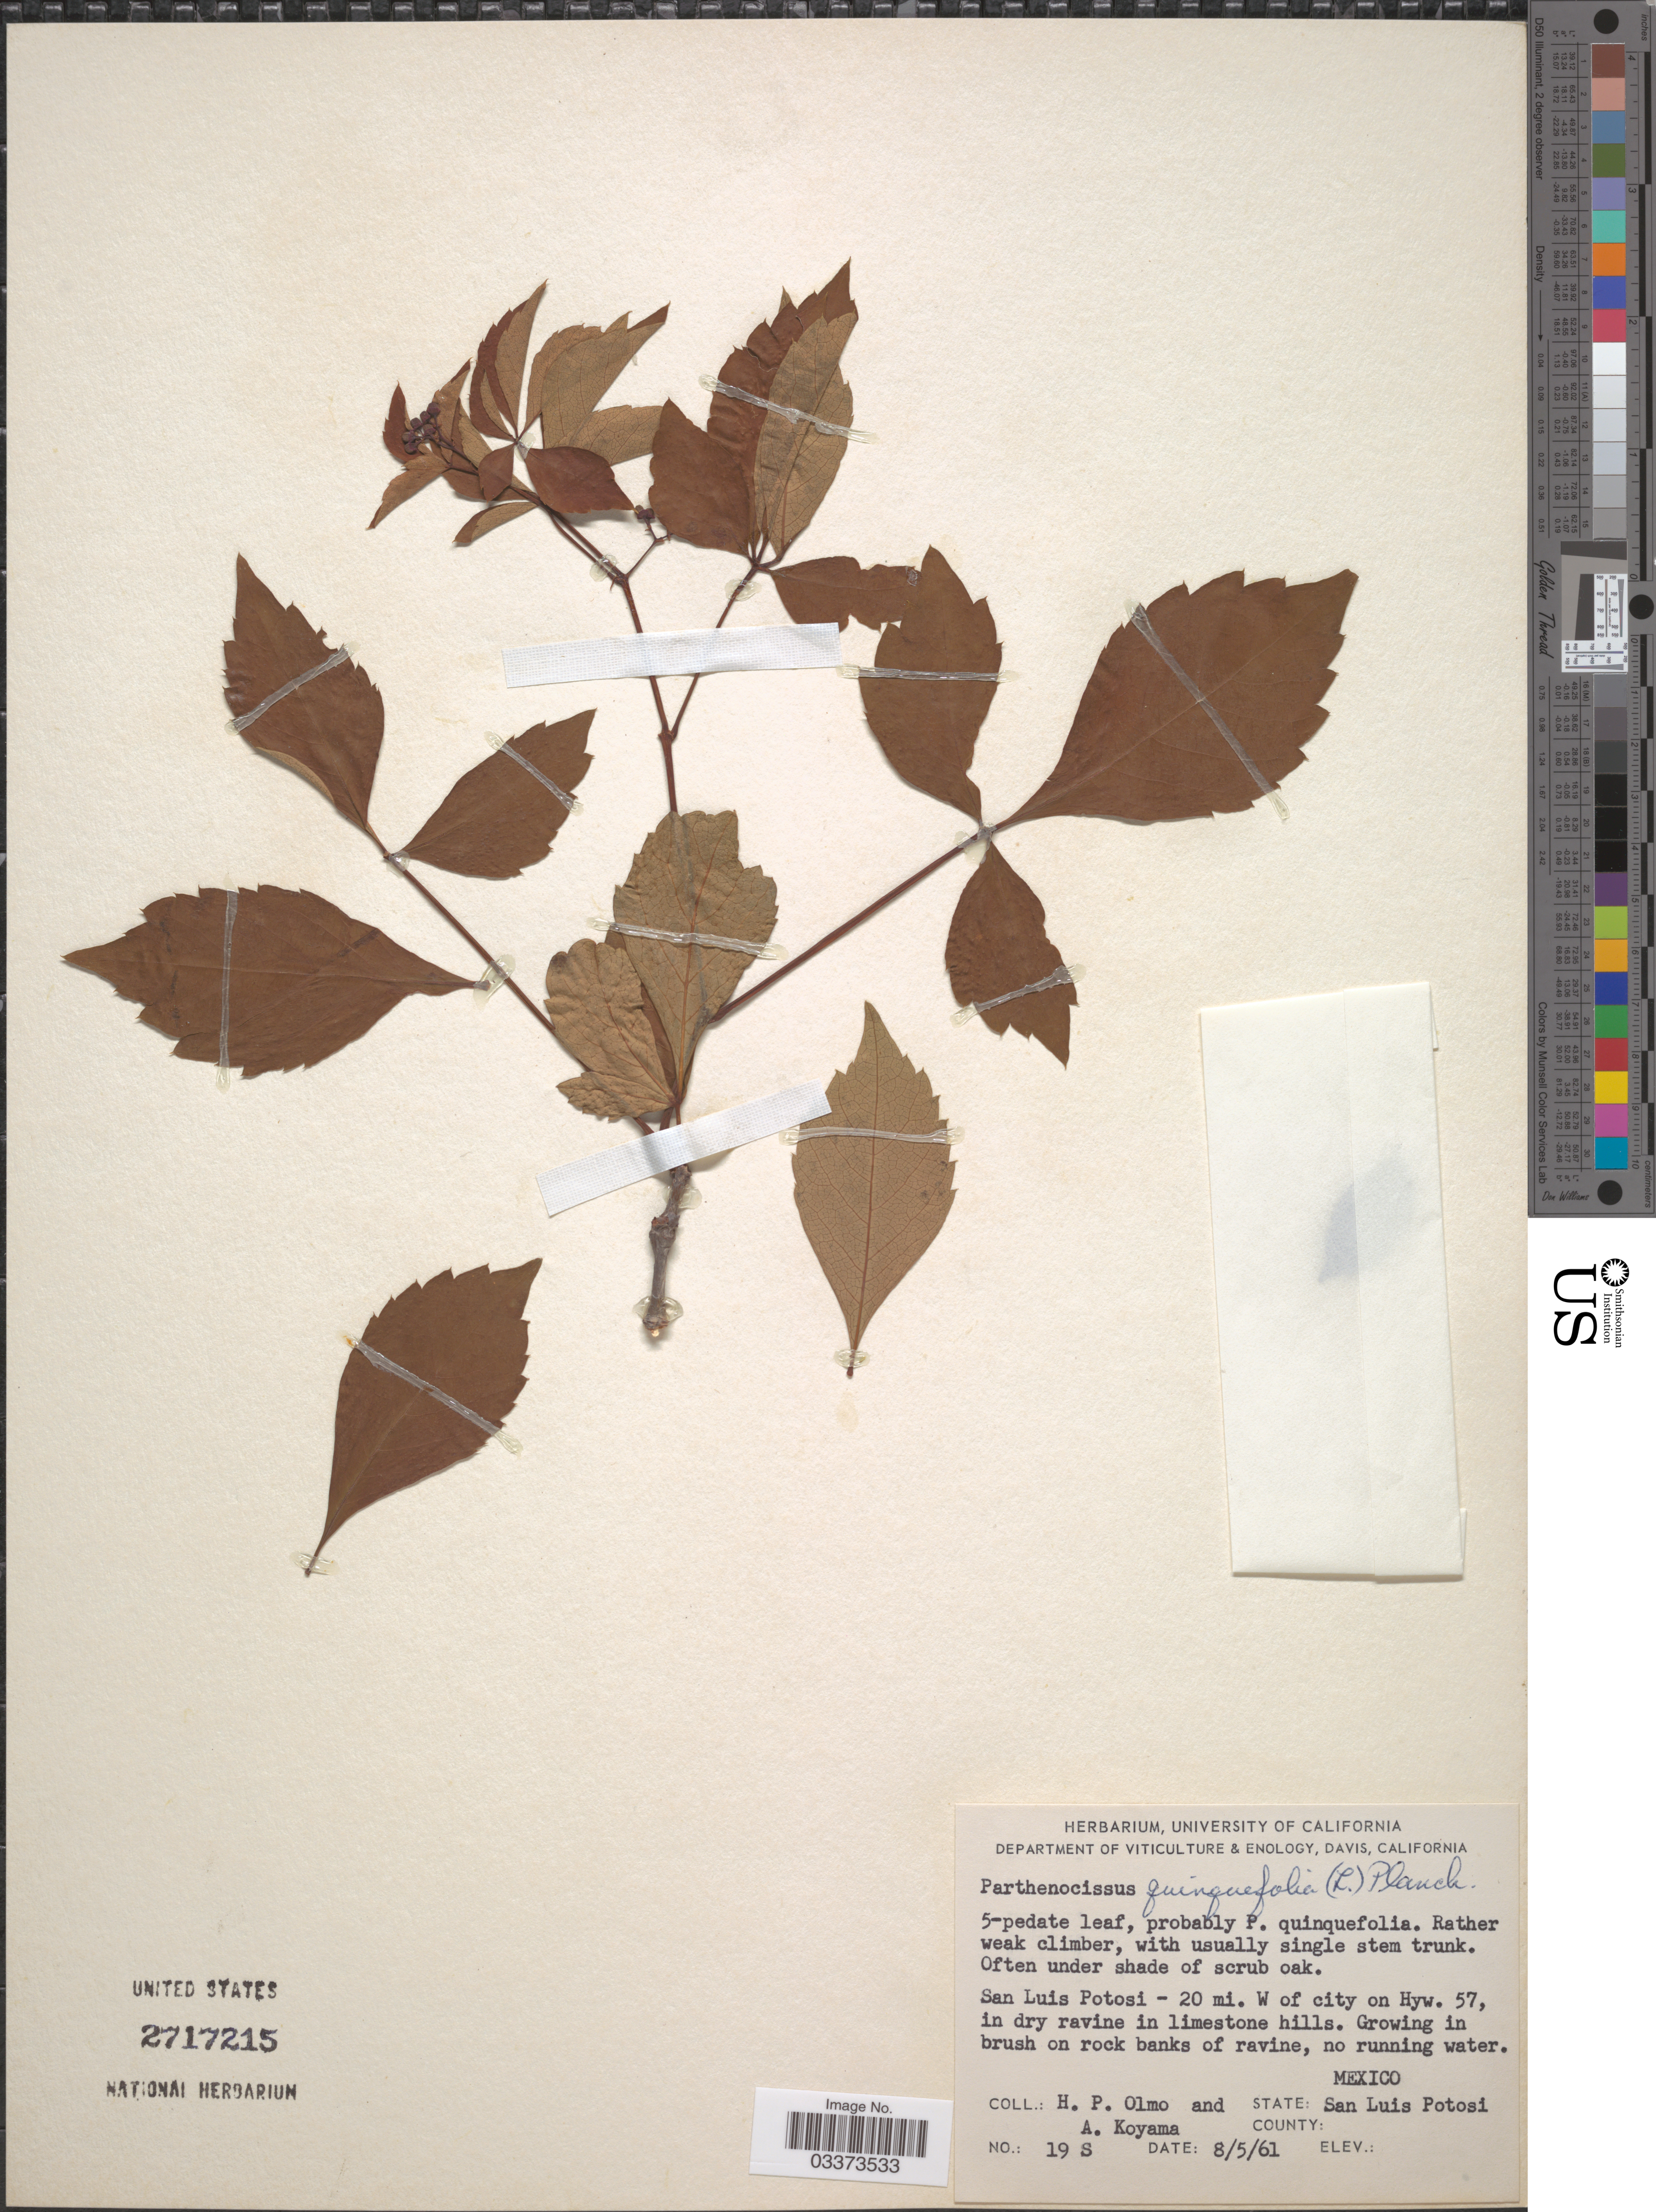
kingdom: Plantae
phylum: Tracheophyta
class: Magnoliopsida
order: Vitales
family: Vitaceae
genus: Parthenocissus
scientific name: Parthenocissus quinquefolia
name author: (L.) Planch.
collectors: H. Olmo & A. Koyama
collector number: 19 S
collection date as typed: Transcribed d/m/y: 8/5/61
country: Mexico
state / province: San Luis Potosí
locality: San Luis Potosi - 20 mi. W of city on Hyw. 57, in dry ravine in limestone hills.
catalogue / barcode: US 2717215